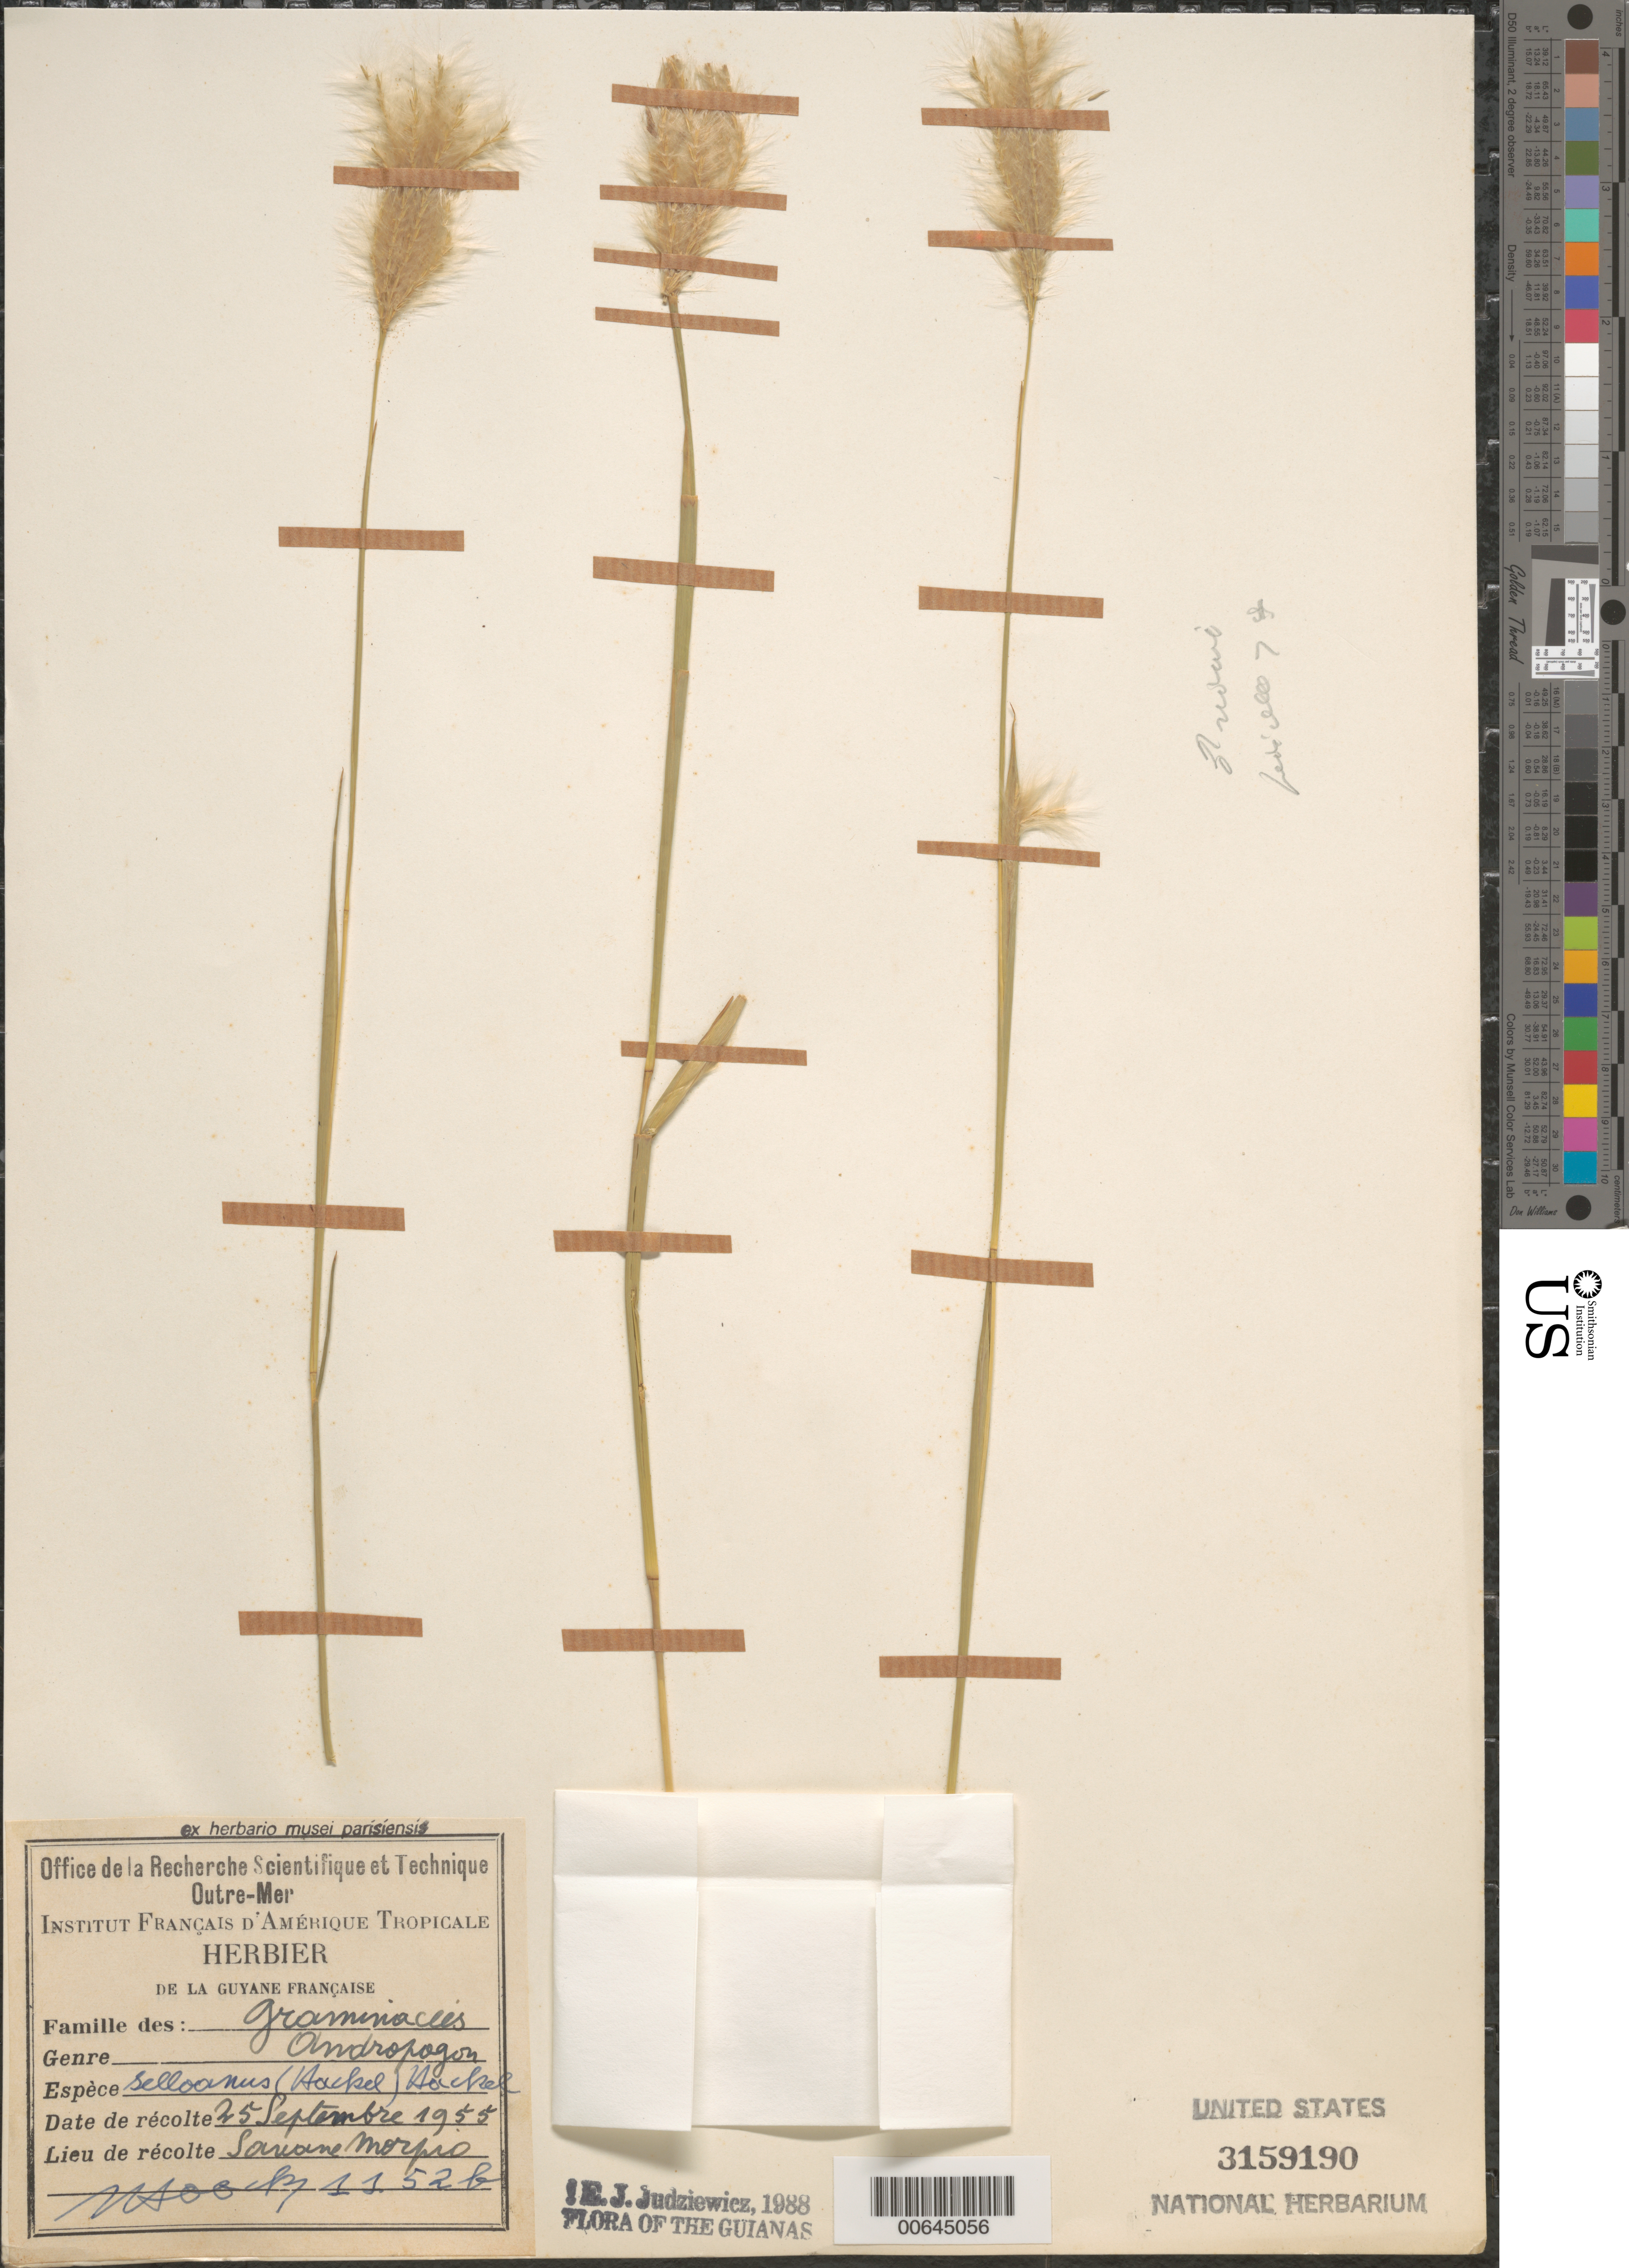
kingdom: Plantae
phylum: Tracheophyta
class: Liliopsida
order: Poales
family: Poaceae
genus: Andropogon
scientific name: Andropogon selloanus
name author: (Hack.) Hack.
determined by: Judziewicz, E. J.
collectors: J. Hoock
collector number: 1152 b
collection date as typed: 25-Sep-55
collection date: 1955-09-25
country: French Guiana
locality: Savane Morpio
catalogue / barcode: US 3159190